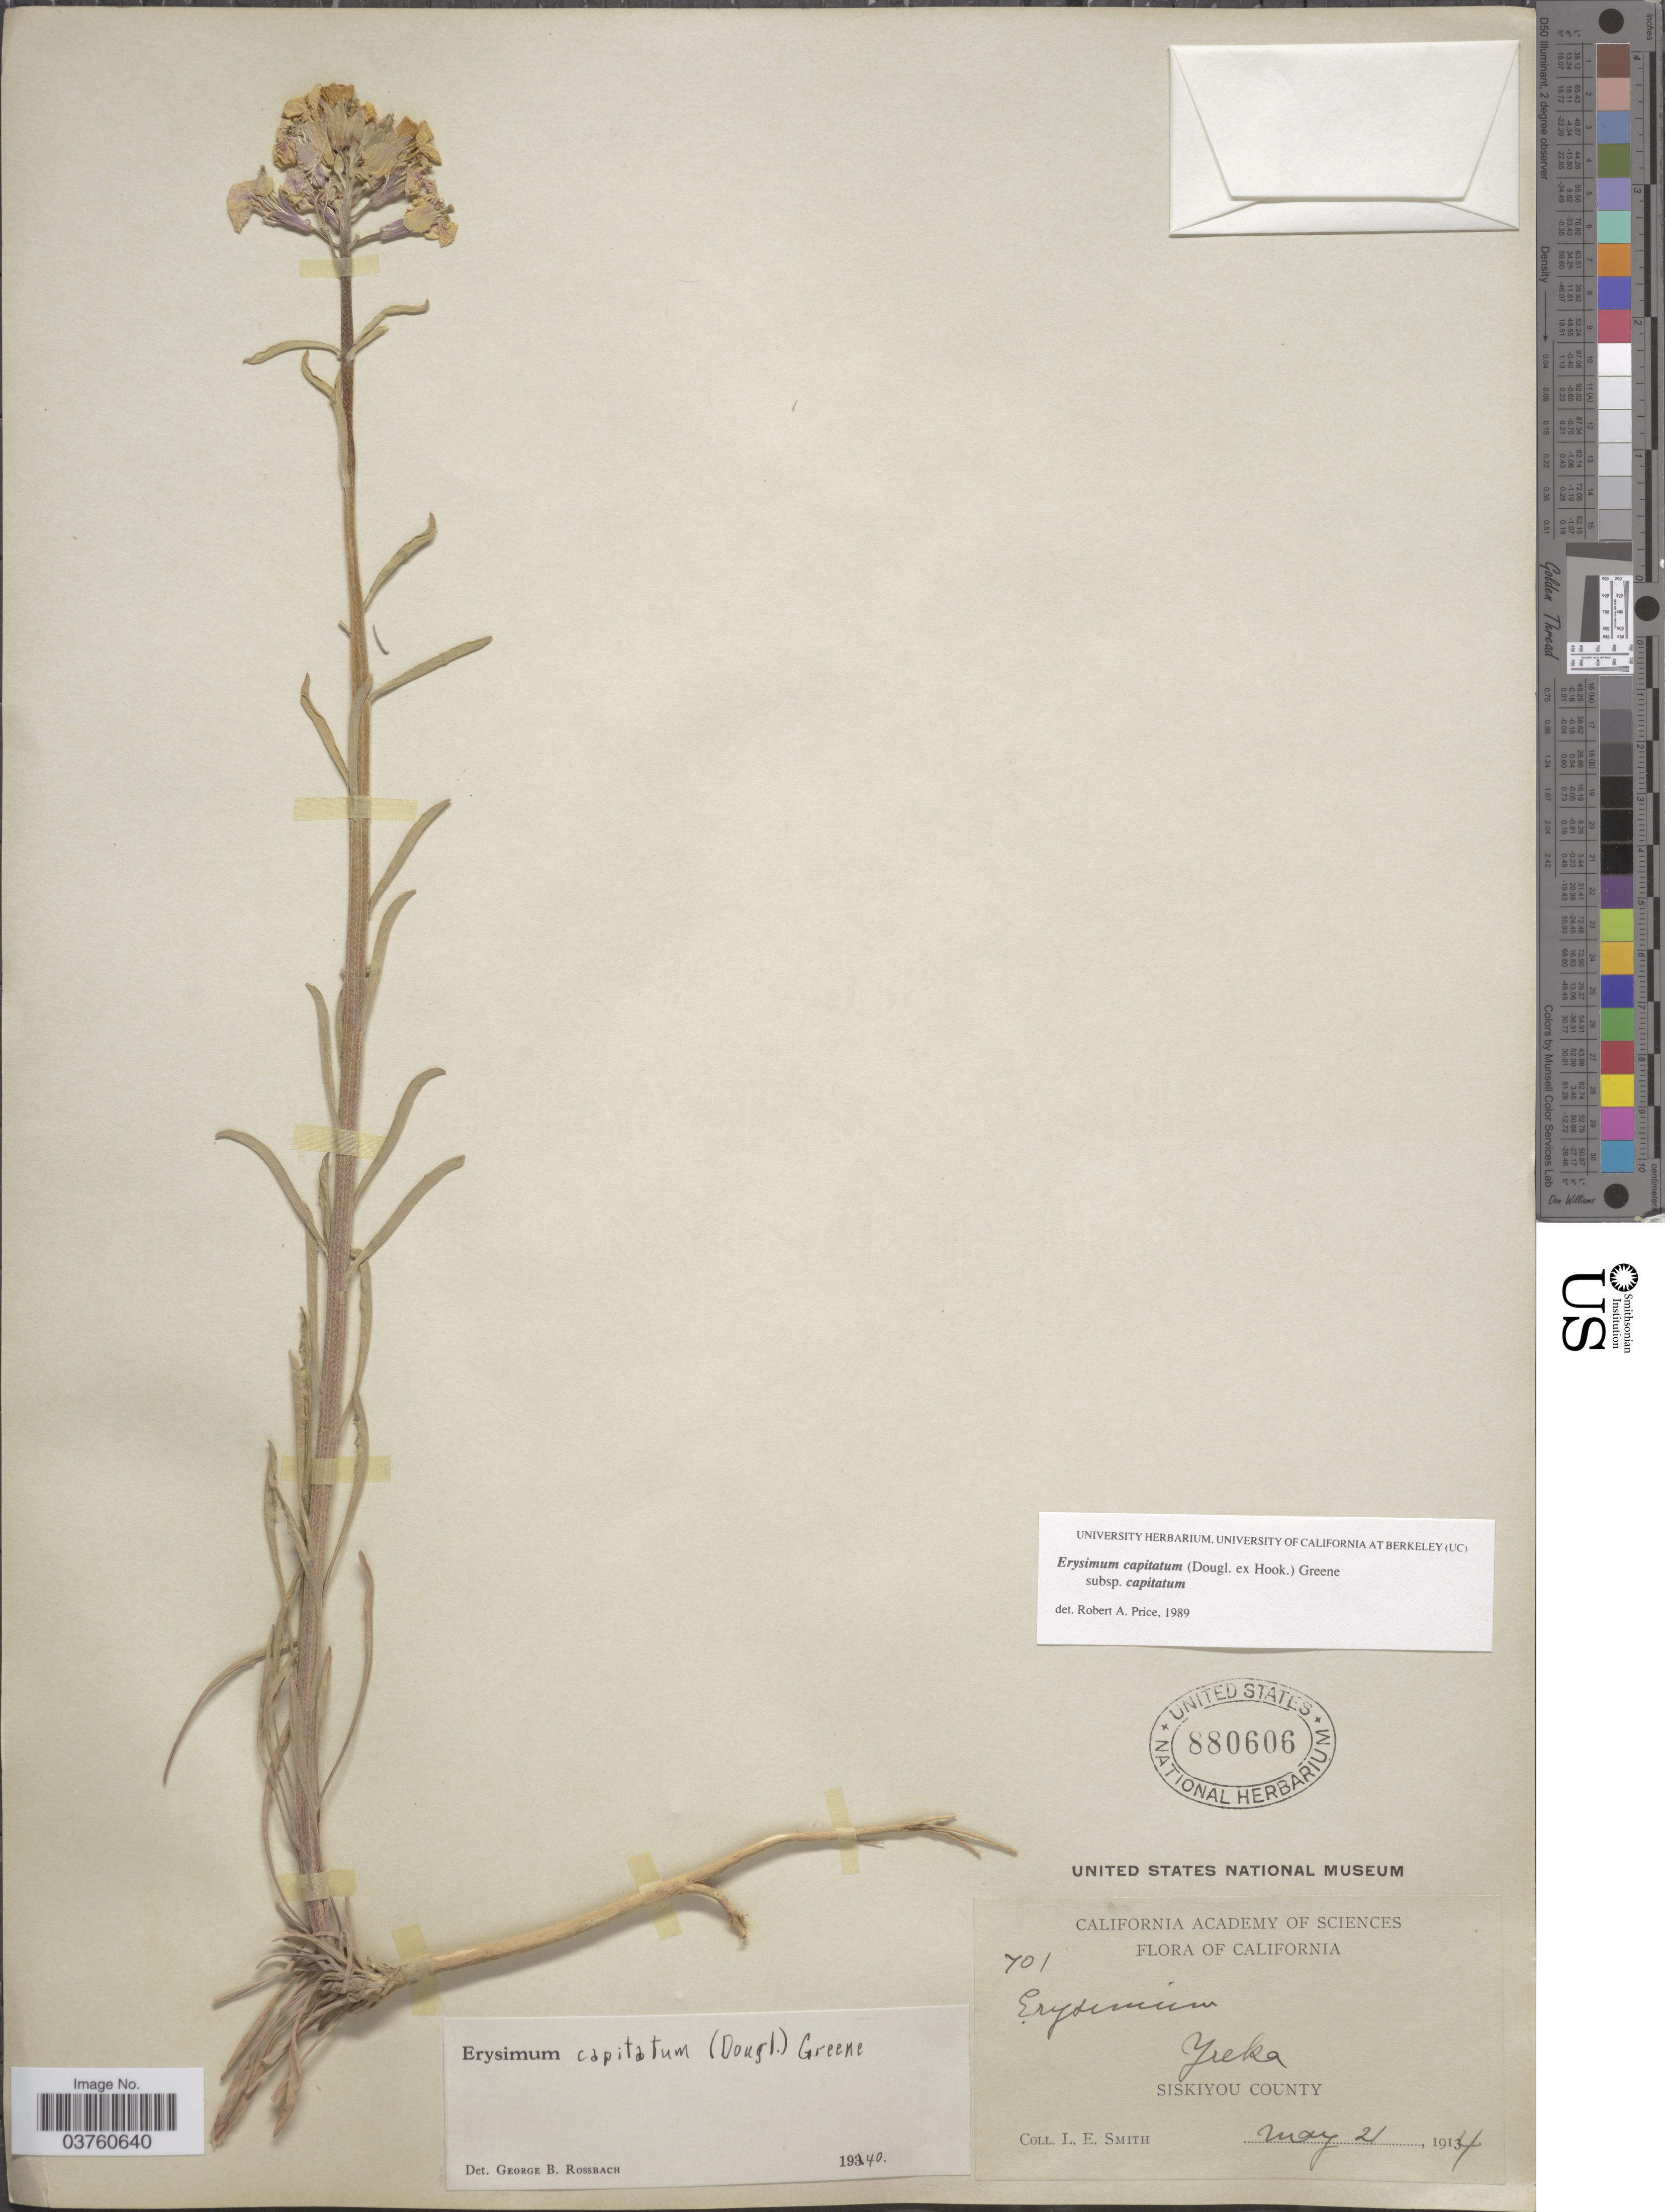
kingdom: Plantae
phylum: Tracheophyta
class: Magnoliopsida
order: Brassicales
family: Brassicaceae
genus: Erysimum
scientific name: Erysimum capitatum subsp. capitatum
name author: (Douglas ex Hook.) Greene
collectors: L. E. Smith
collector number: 701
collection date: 1914-05-21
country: United States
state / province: California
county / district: Siskiyou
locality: Yreka. Siskiyou County.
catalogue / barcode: US 880606